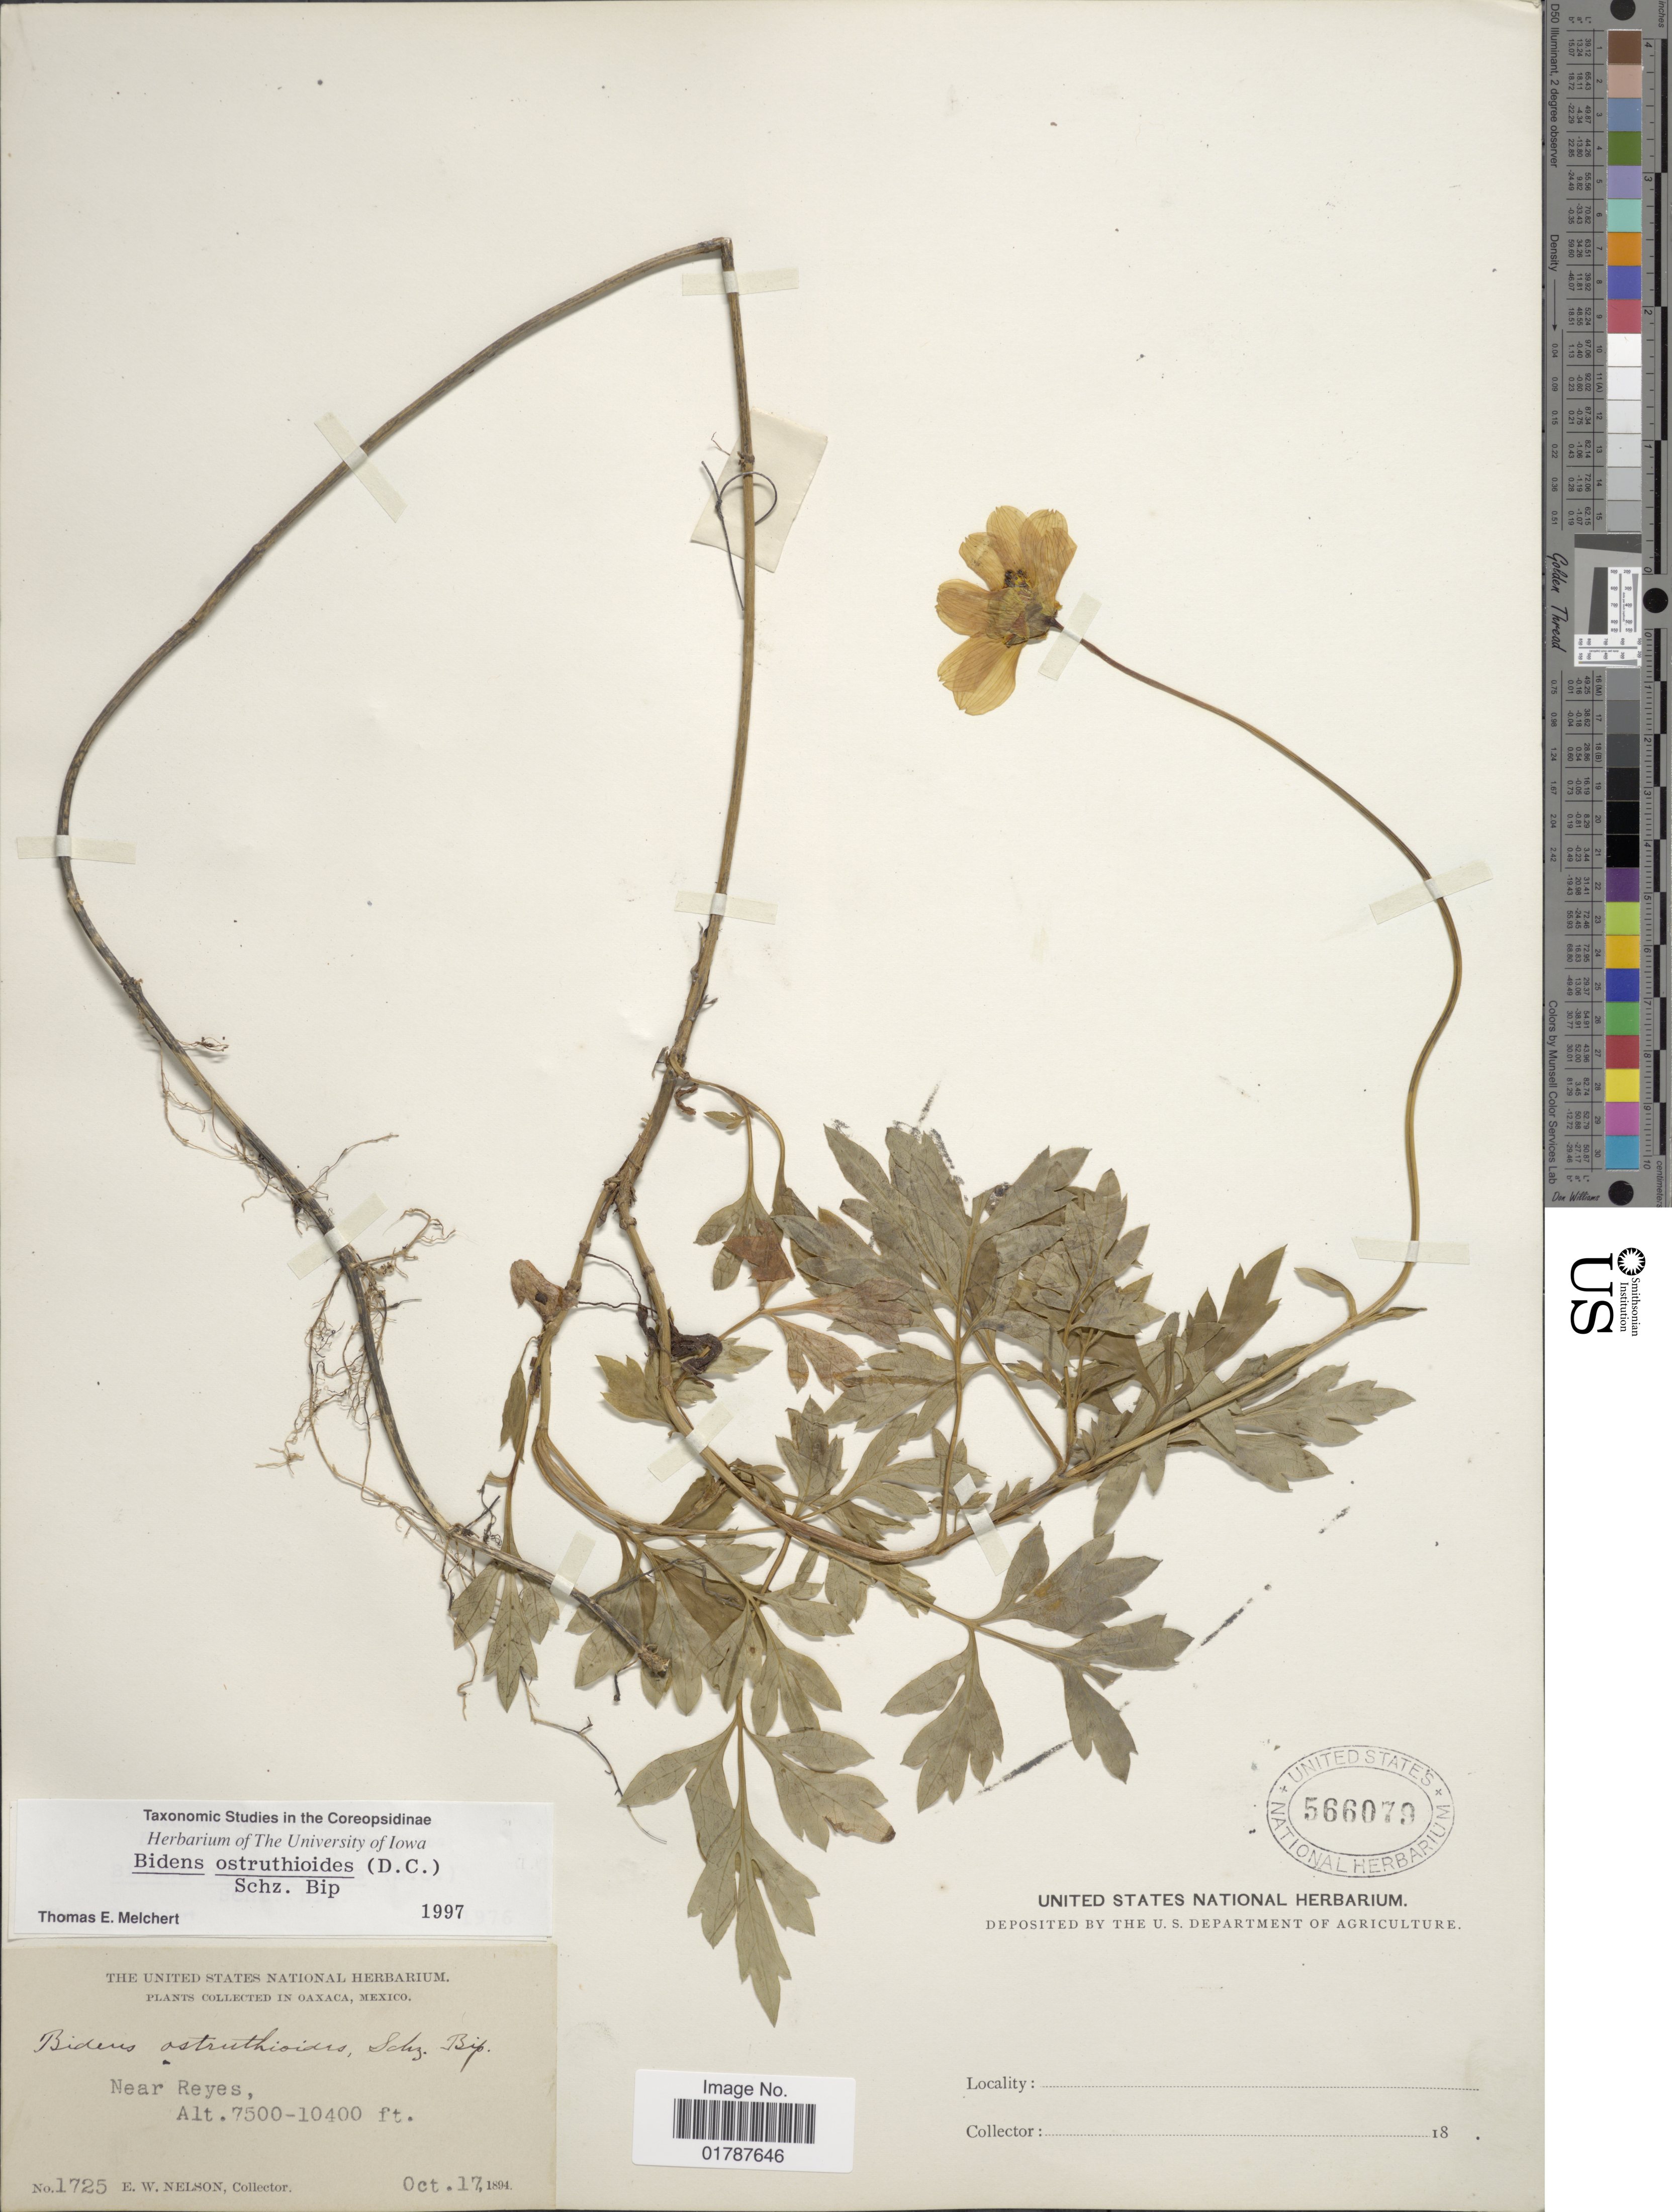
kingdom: Plantae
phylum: Tracheophyta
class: Magnoliopsida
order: Asterales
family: Asteraceae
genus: Bidens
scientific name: Bidens ostruthioides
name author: (DC.) Sch. Bip.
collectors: E. W. Nelson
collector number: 1725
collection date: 1894-10-17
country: Mexico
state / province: Oaxaca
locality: In Oaxaca, Mexico, Near Reyes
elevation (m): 2286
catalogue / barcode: US 566079